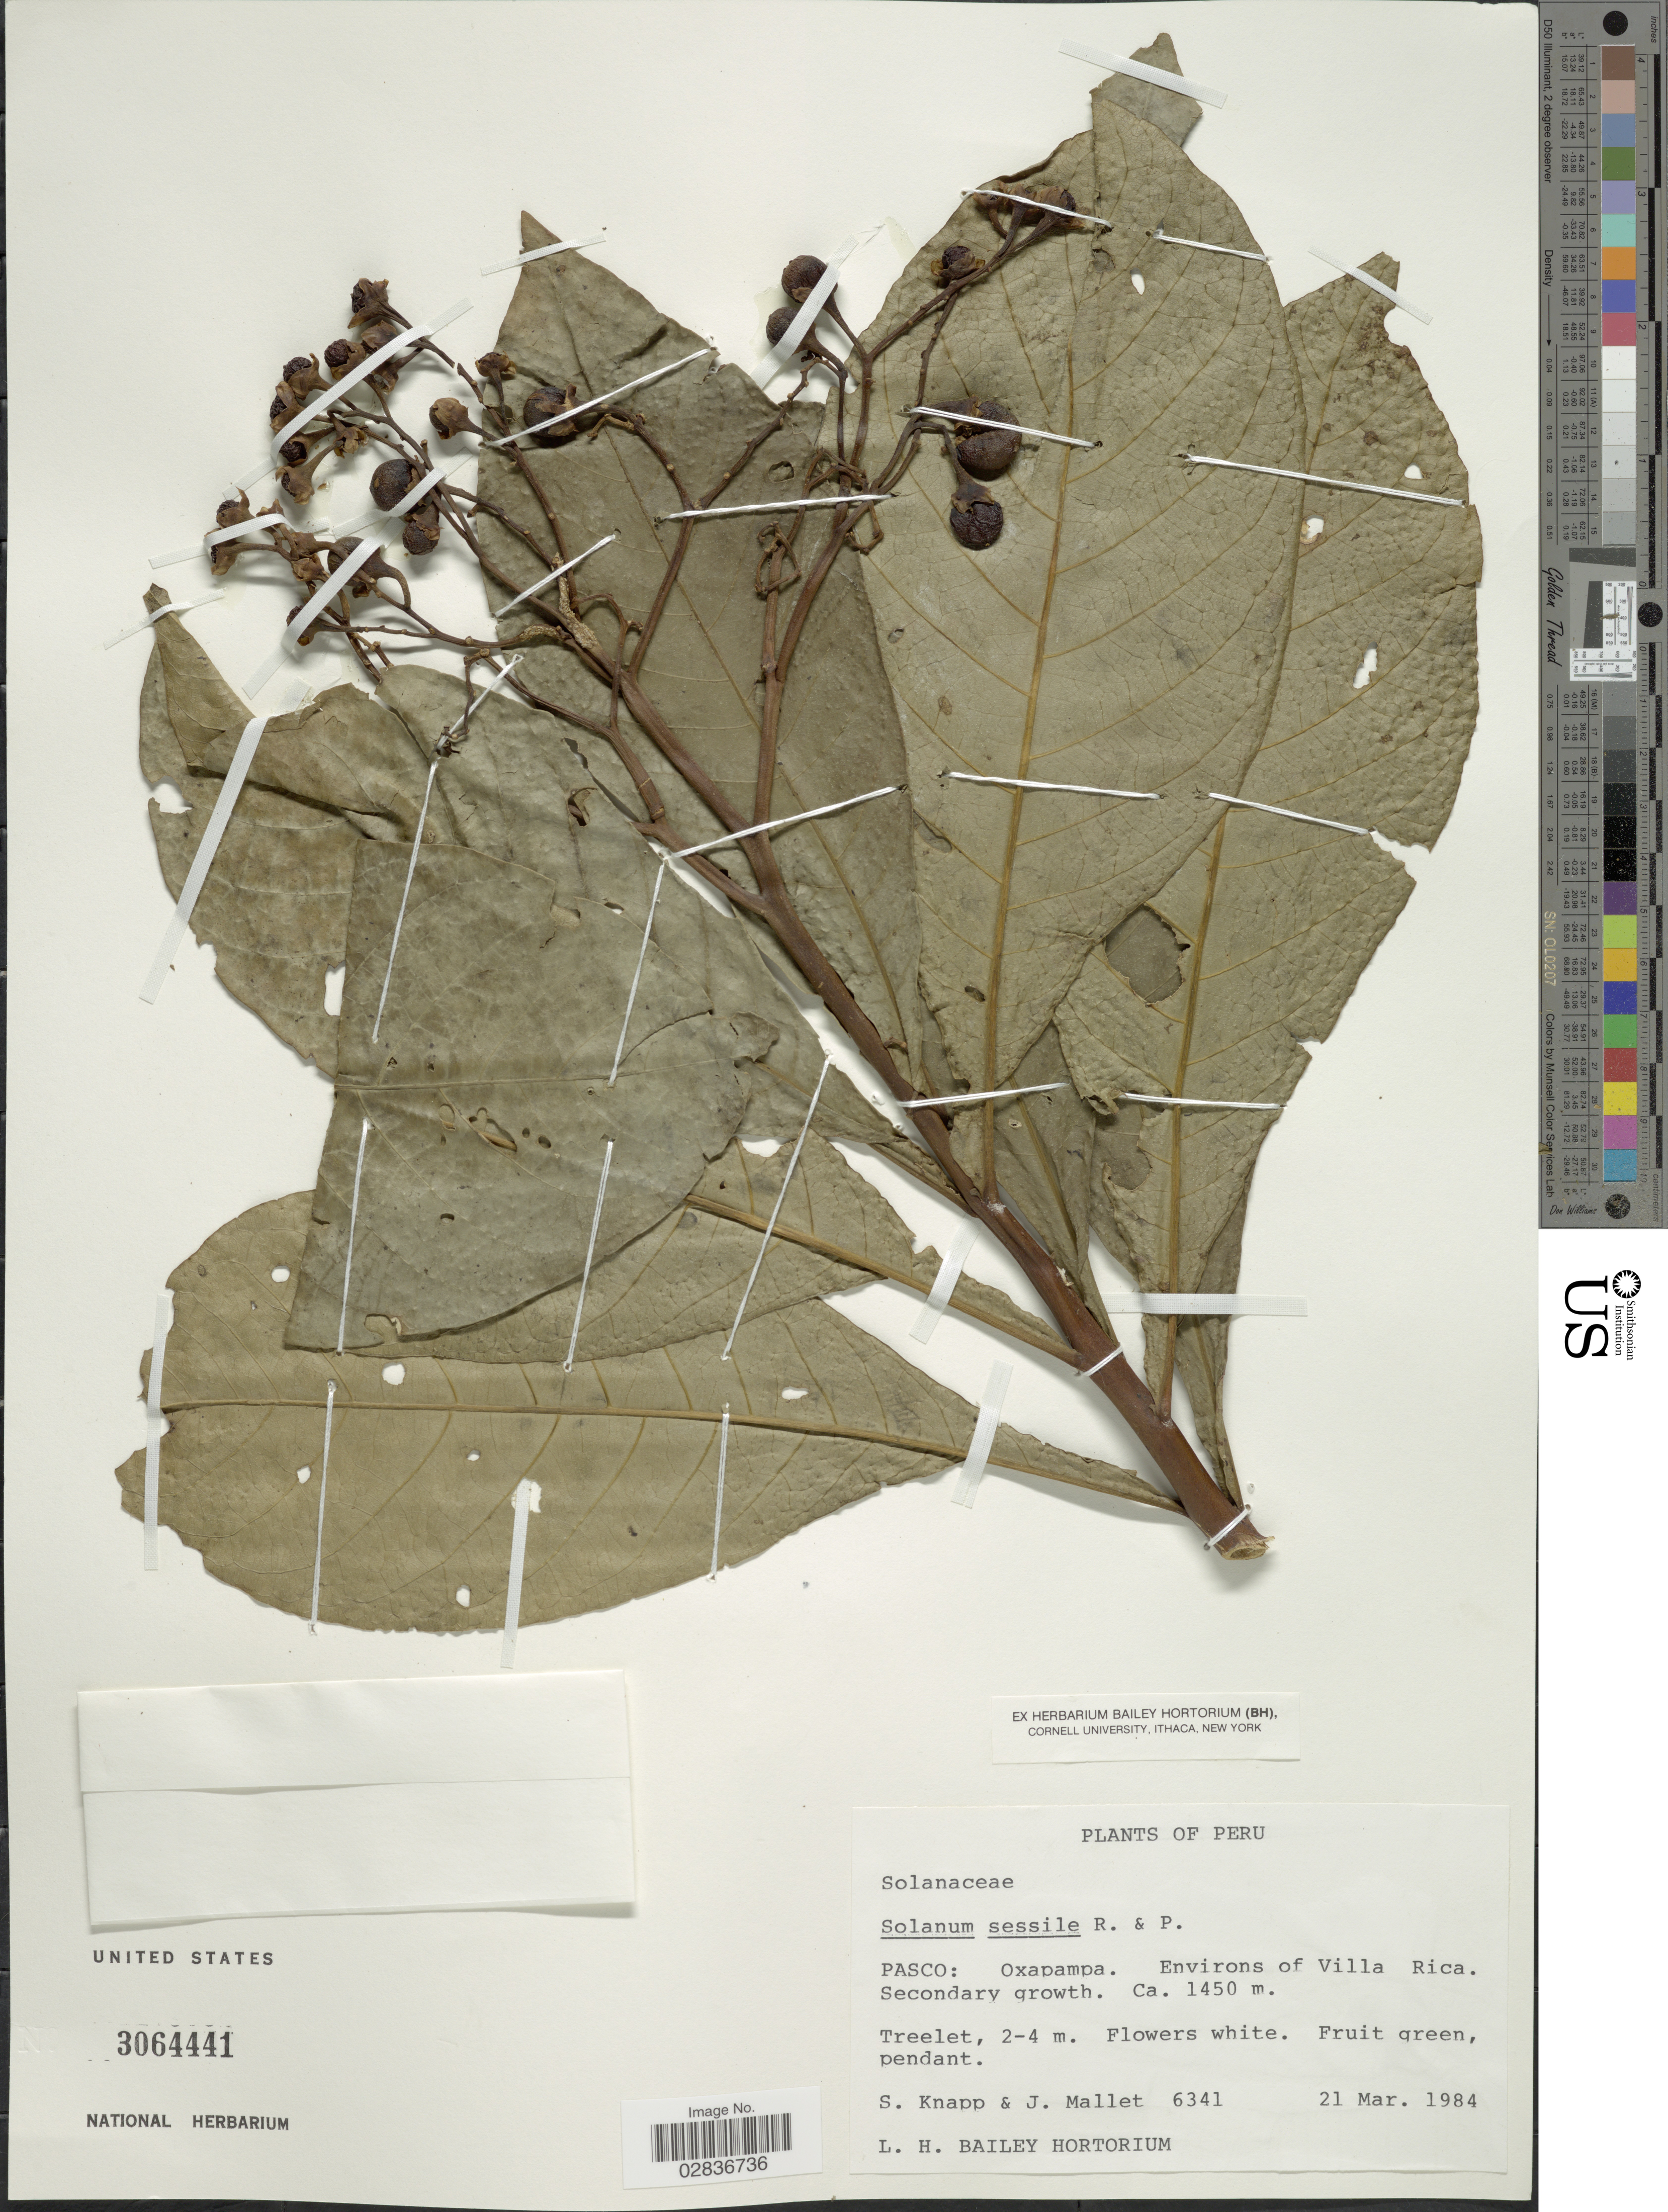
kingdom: Plantae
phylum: Tracheophyta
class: Magnoliopsida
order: Solanales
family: Solanaceae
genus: Solanum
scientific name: Solanum sessile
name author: Ruiz & Pav.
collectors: S. Knapp & J. Mallet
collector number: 6341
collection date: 1984-03-21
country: Peru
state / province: Pasco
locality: Pasco: Oxapampa. Environs of Villa Rica.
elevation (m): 1450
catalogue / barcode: US 3064441